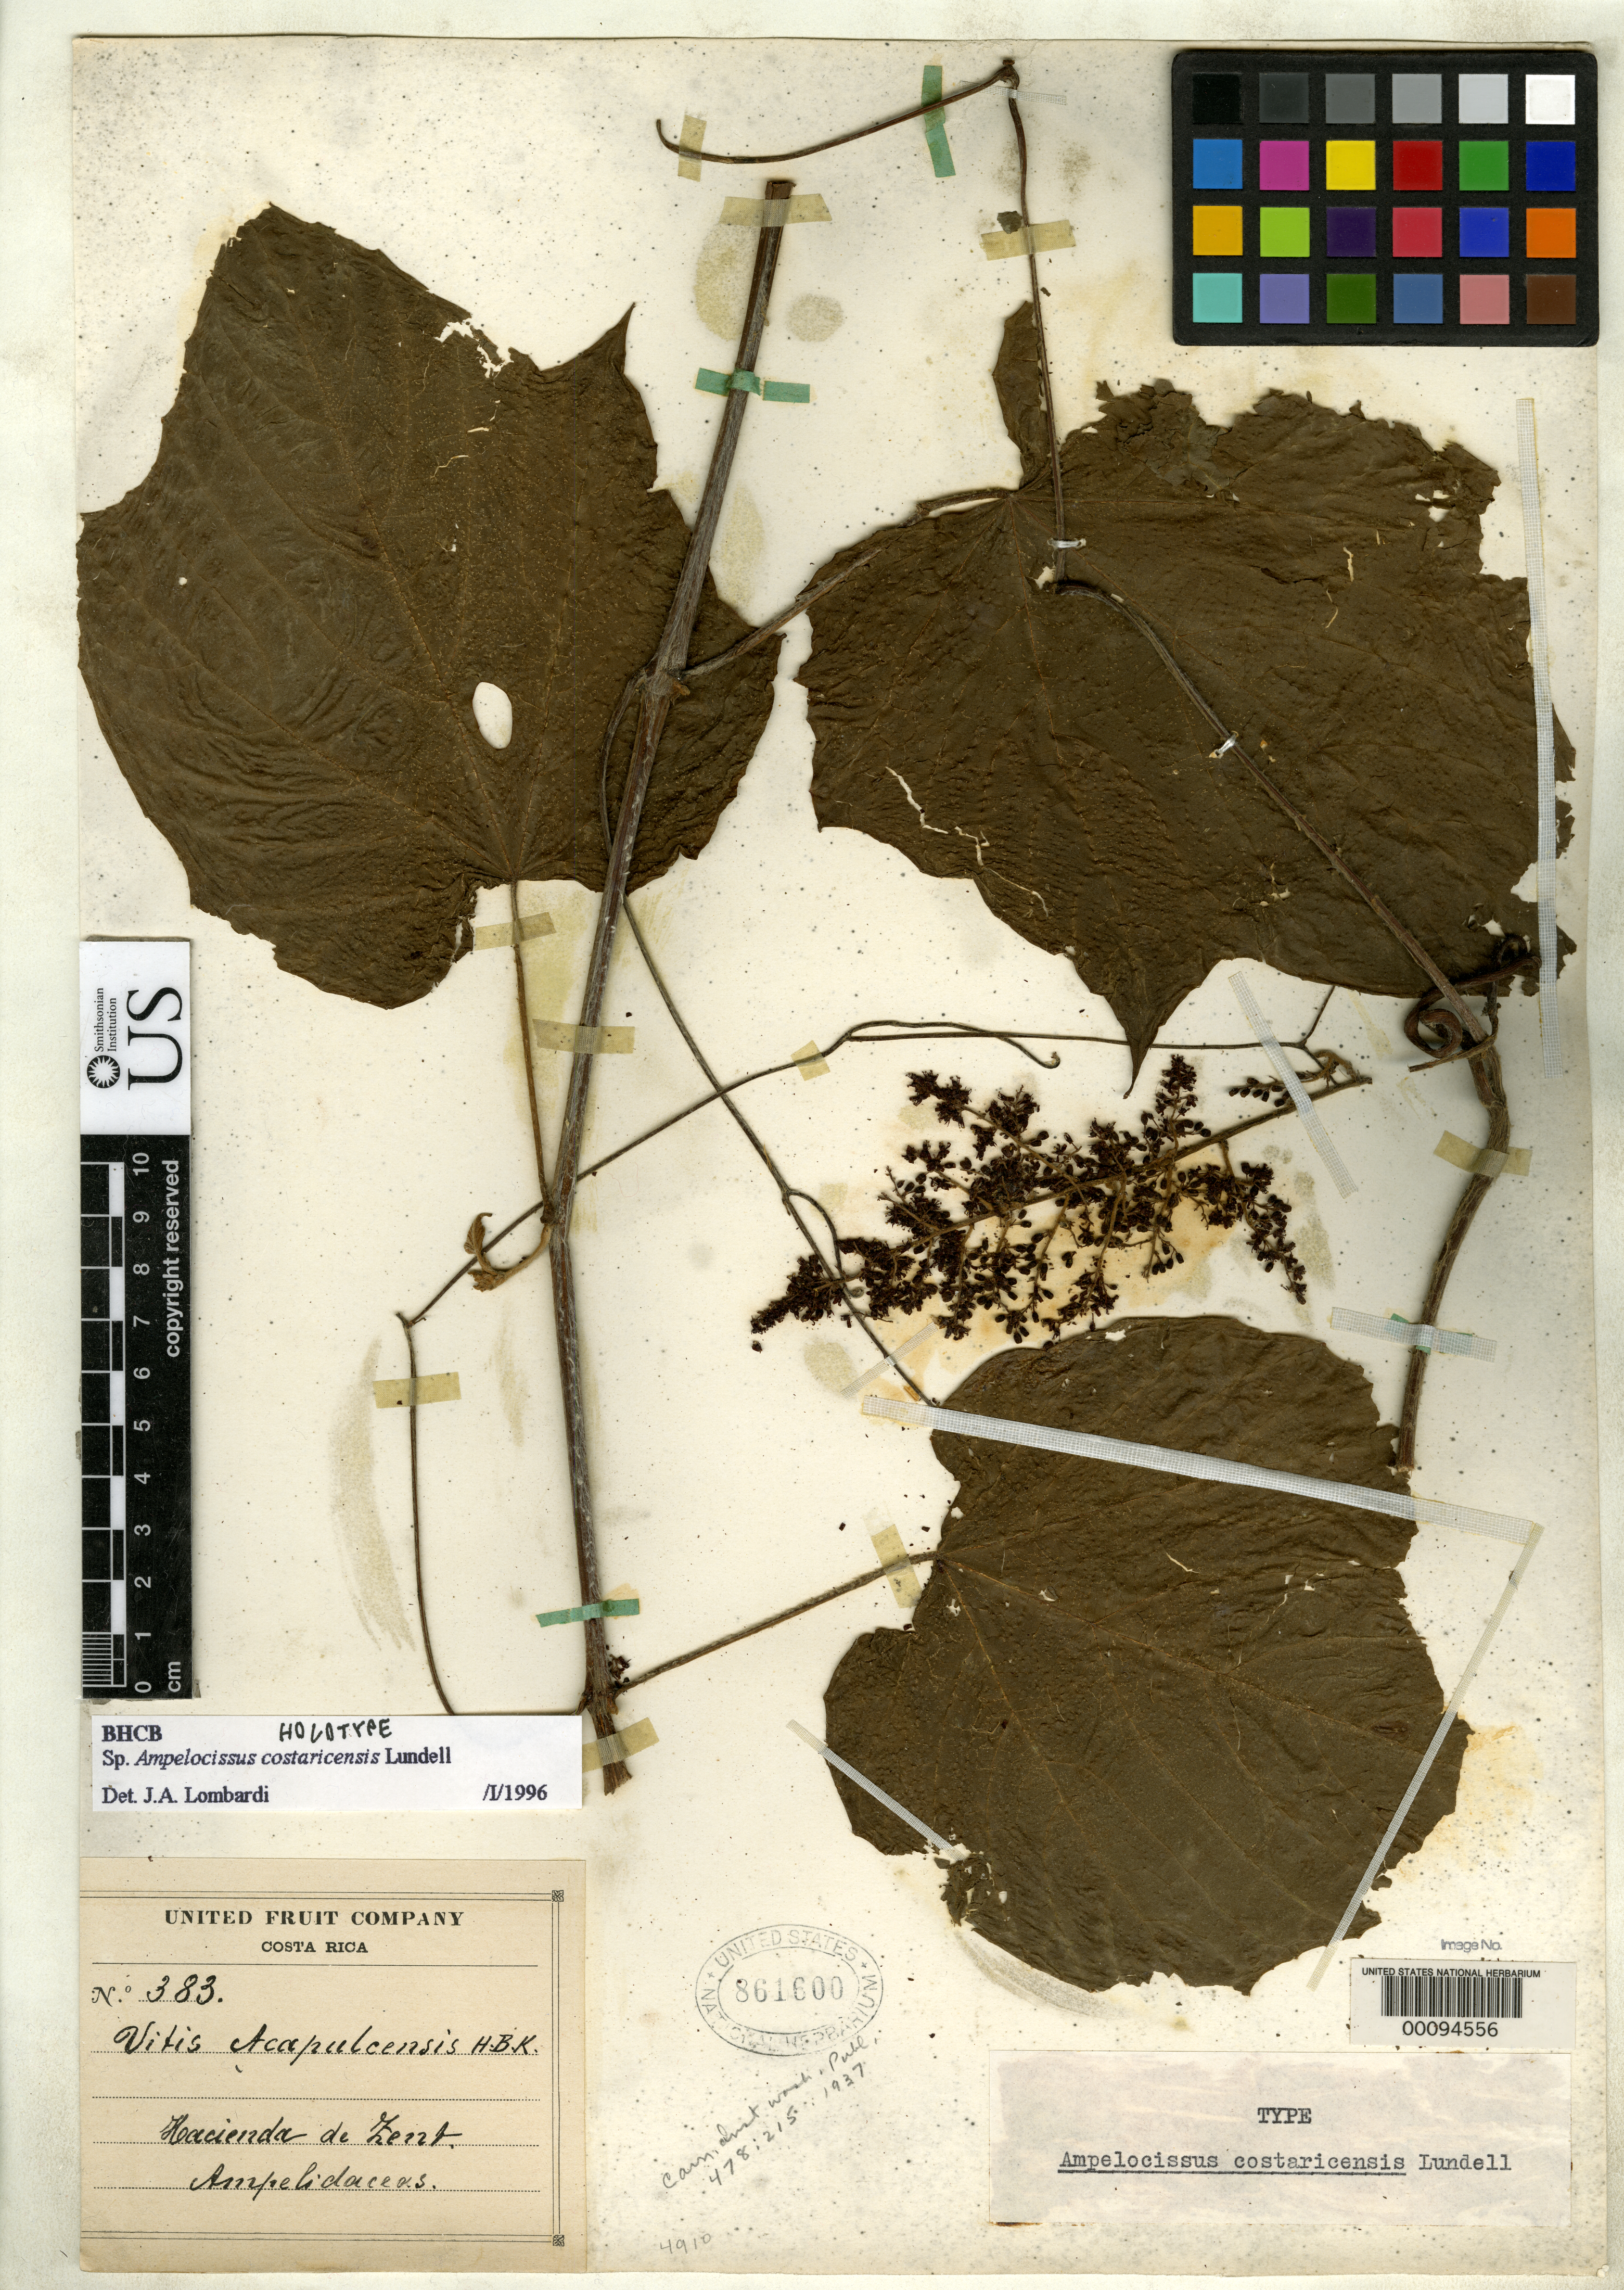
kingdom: Plantae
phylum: Tracheophyta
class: Magnoliopsida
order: Vitales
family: Vitaceae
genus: Ampelocissus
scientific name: Ampelocissus costaricensis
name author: Lundell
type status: Holotype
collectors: United Fruit Co.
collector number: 383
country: Costa Rica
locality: Hacienda de Zent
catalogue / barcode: US 861600